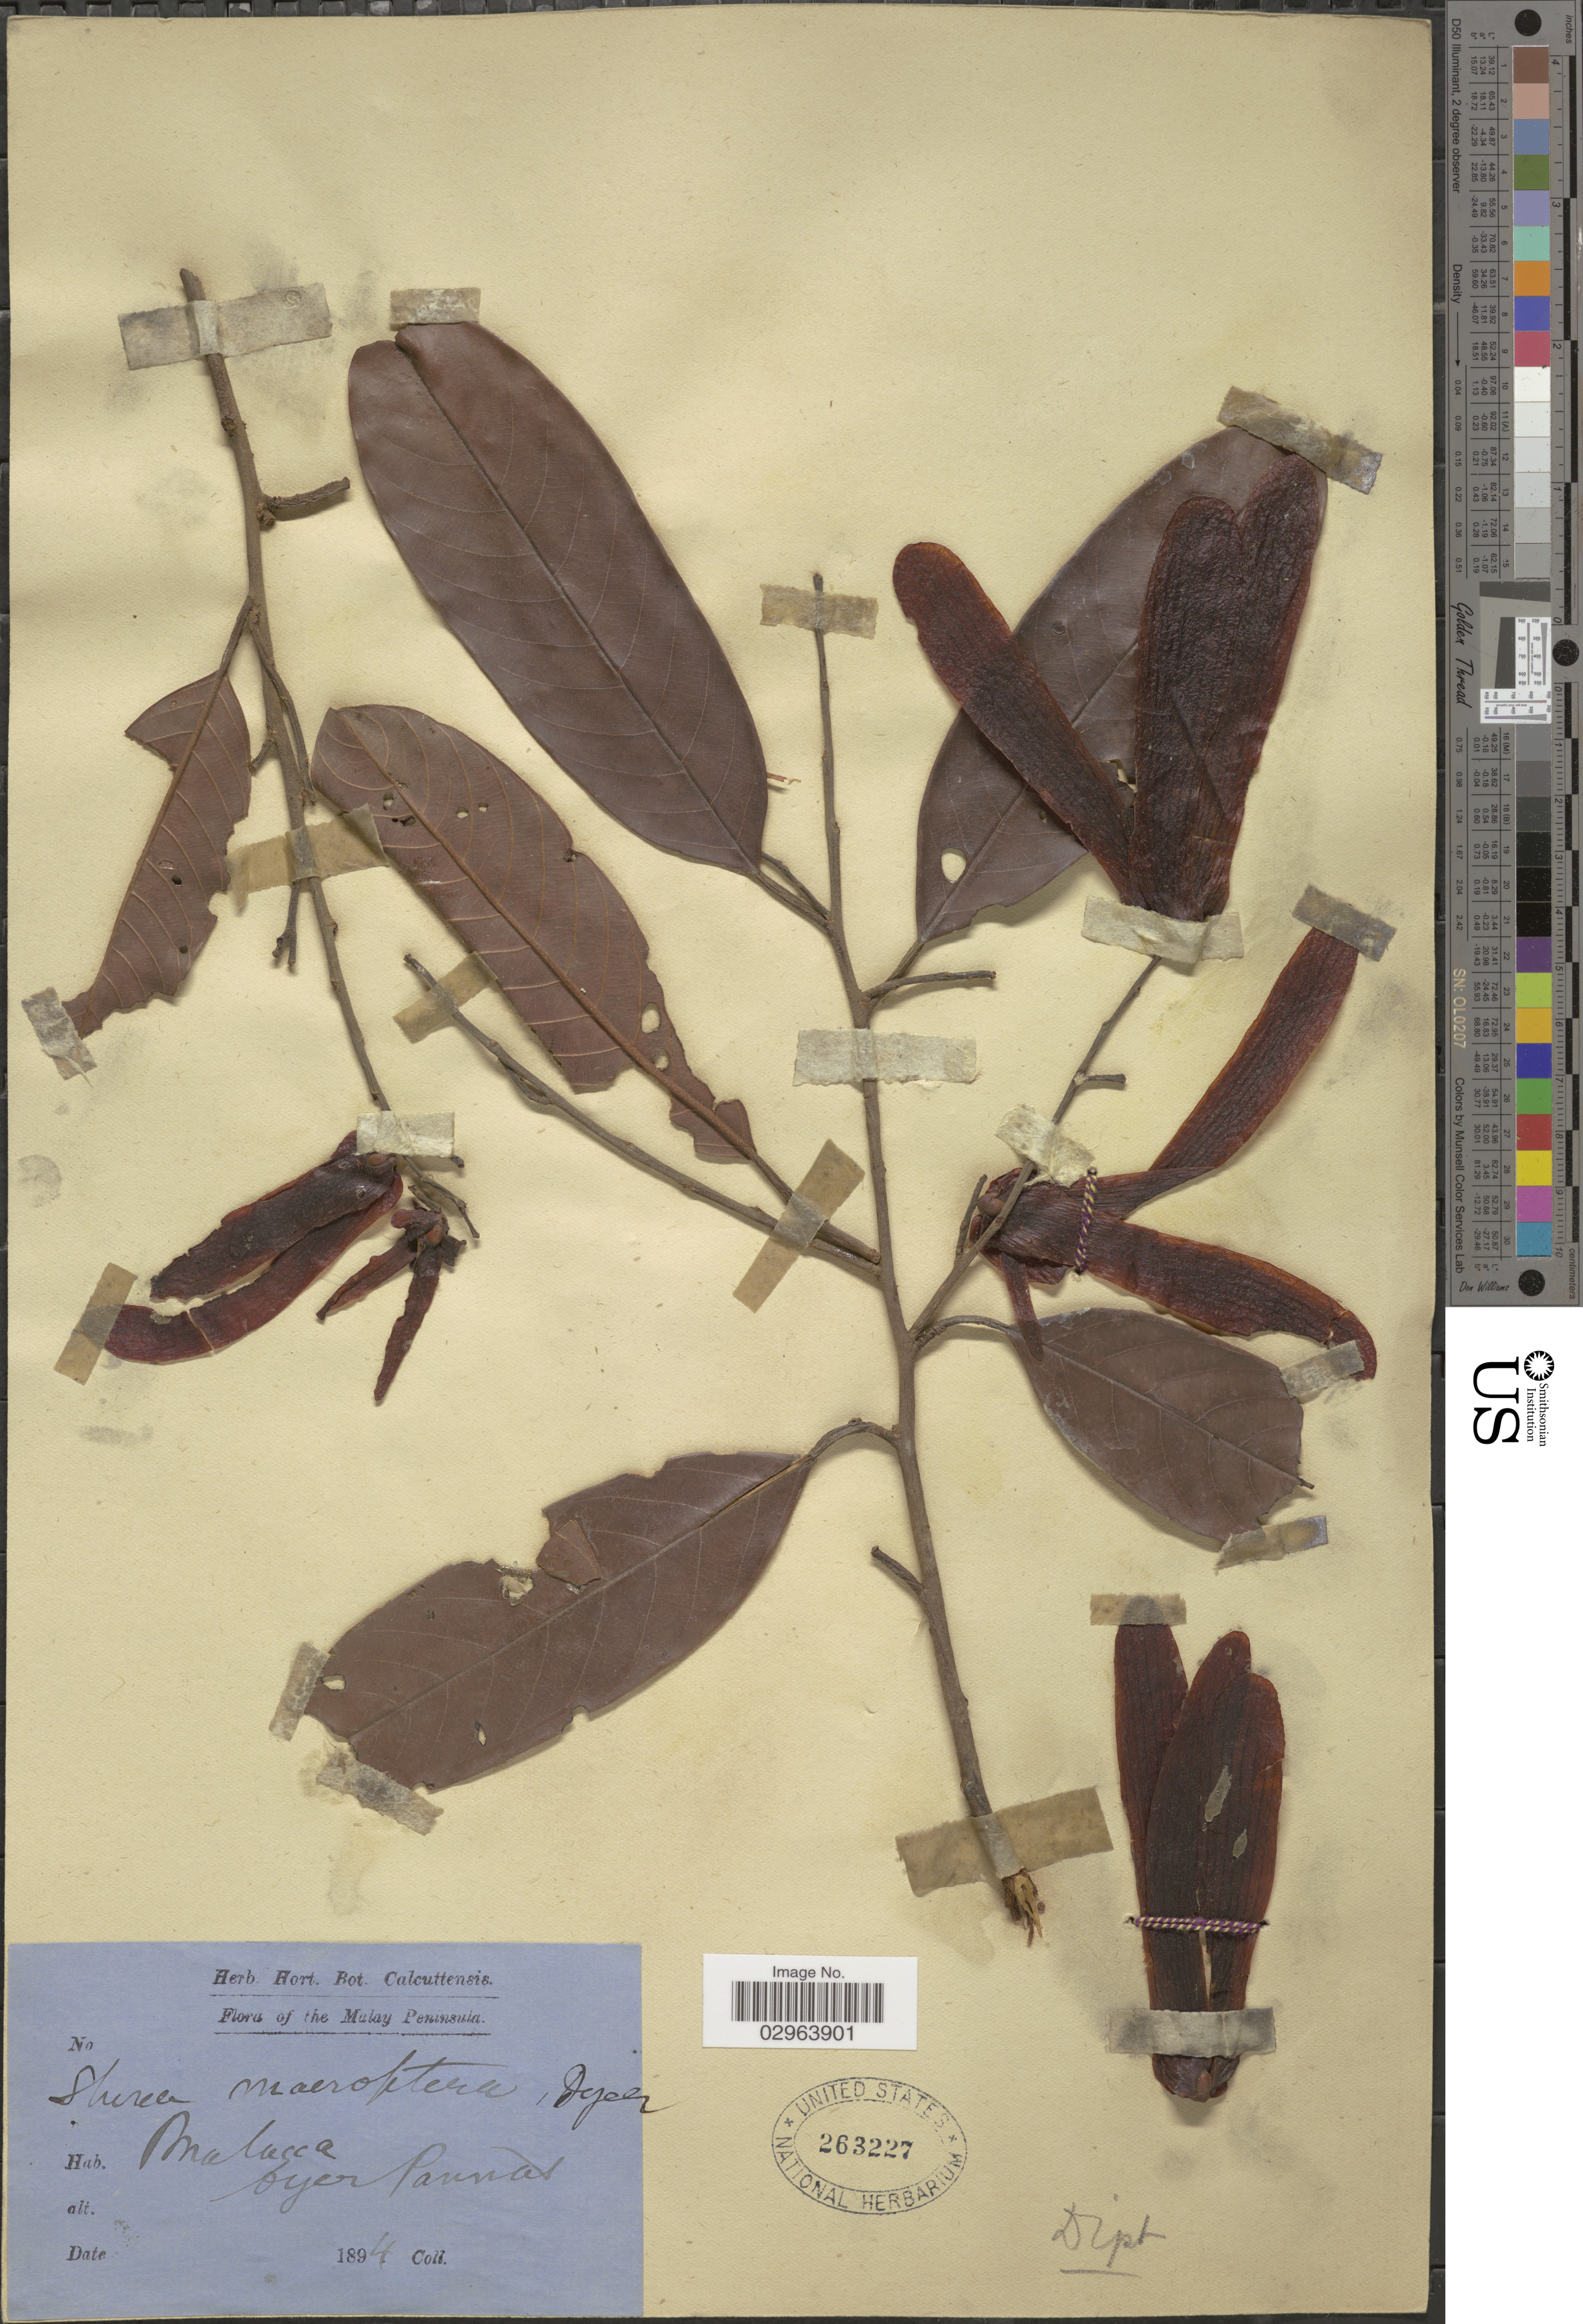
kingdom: Plantae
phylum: Tracheophyta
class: Magnoliopsida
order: Malvales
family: Dipterocarpaceae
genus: Rubroshorea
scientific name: Rubroshorea macroptera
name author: (Dyer) P.S. Ashton & J. Heck.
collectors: ex Herb. Hort. Bot. Calcuttensis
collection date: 1894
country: Malaysia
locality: Malay Peninsula. Malaya. Oyer Pannat. [interpreted]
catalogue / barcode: US 263227